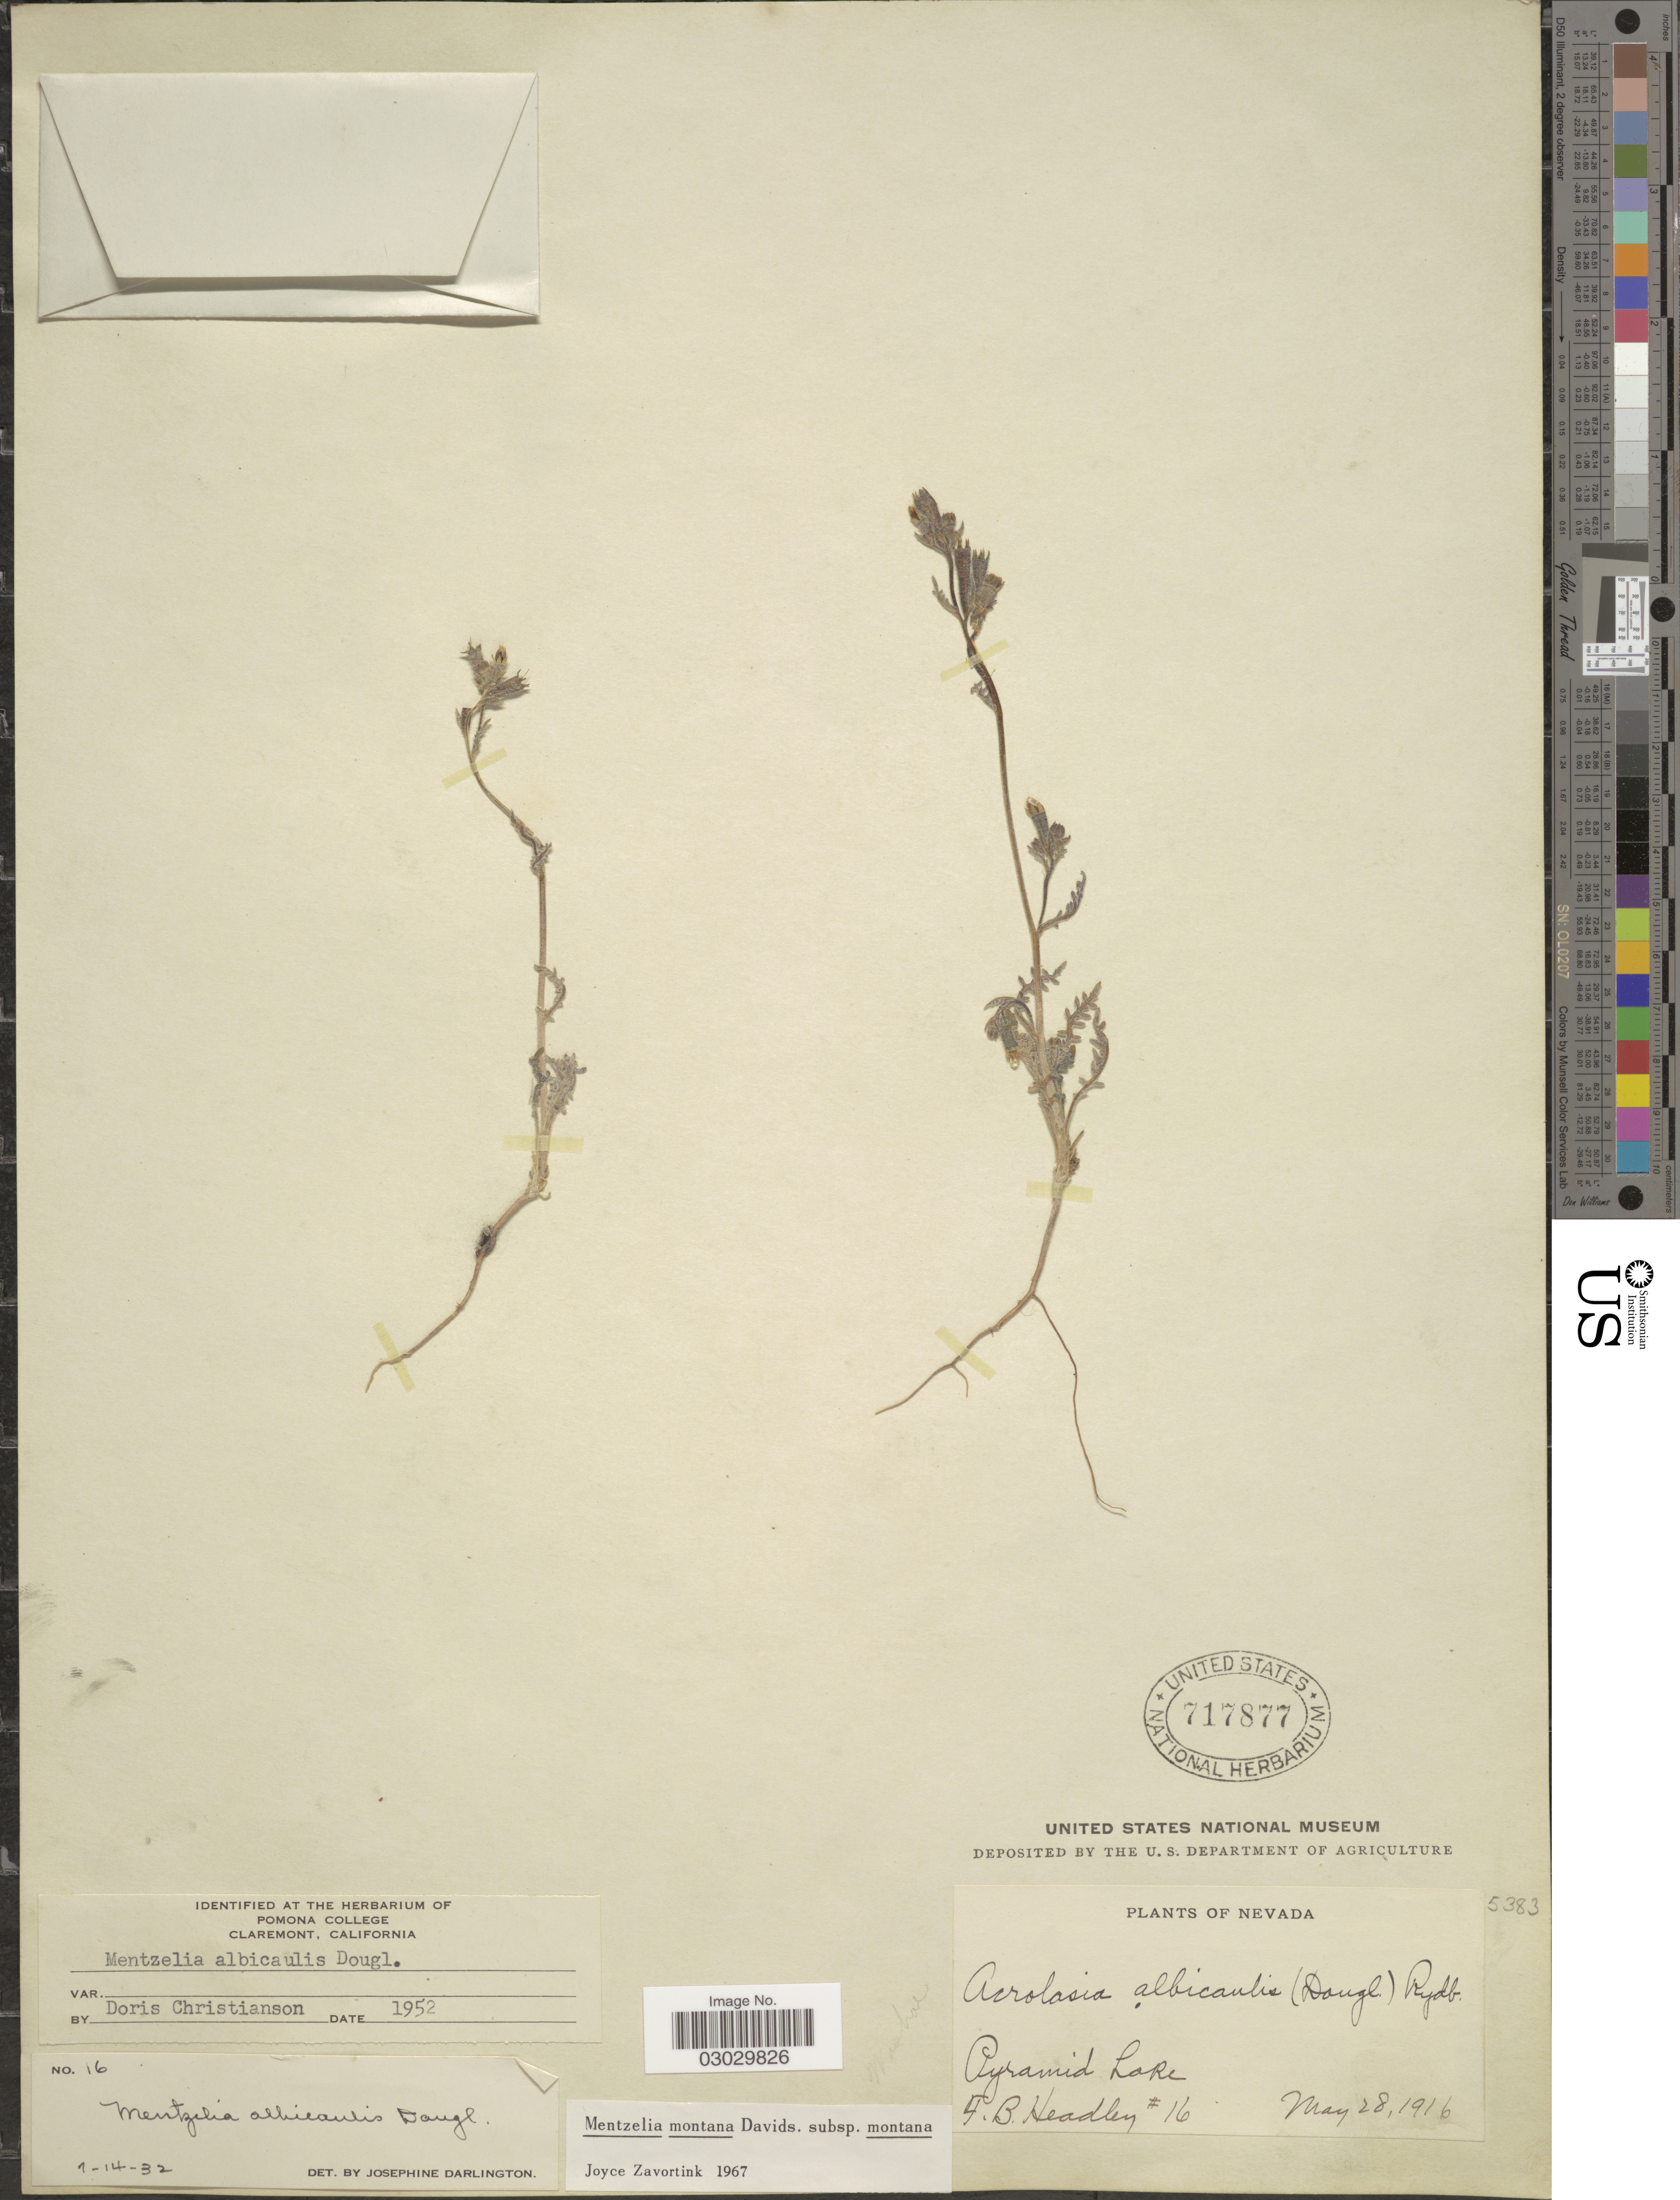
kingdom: Plantae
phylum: Tracheophyta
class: Magnoliopsida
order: Cornales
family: Loasaceae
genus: Mentzelia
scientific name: Mentzelia montana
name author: (Davidson) Davidson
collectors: F. B. Headley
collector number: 16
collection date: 1916-05-28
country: United States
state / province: Nevada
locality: Pyramid Lake.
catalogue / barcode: US 717877